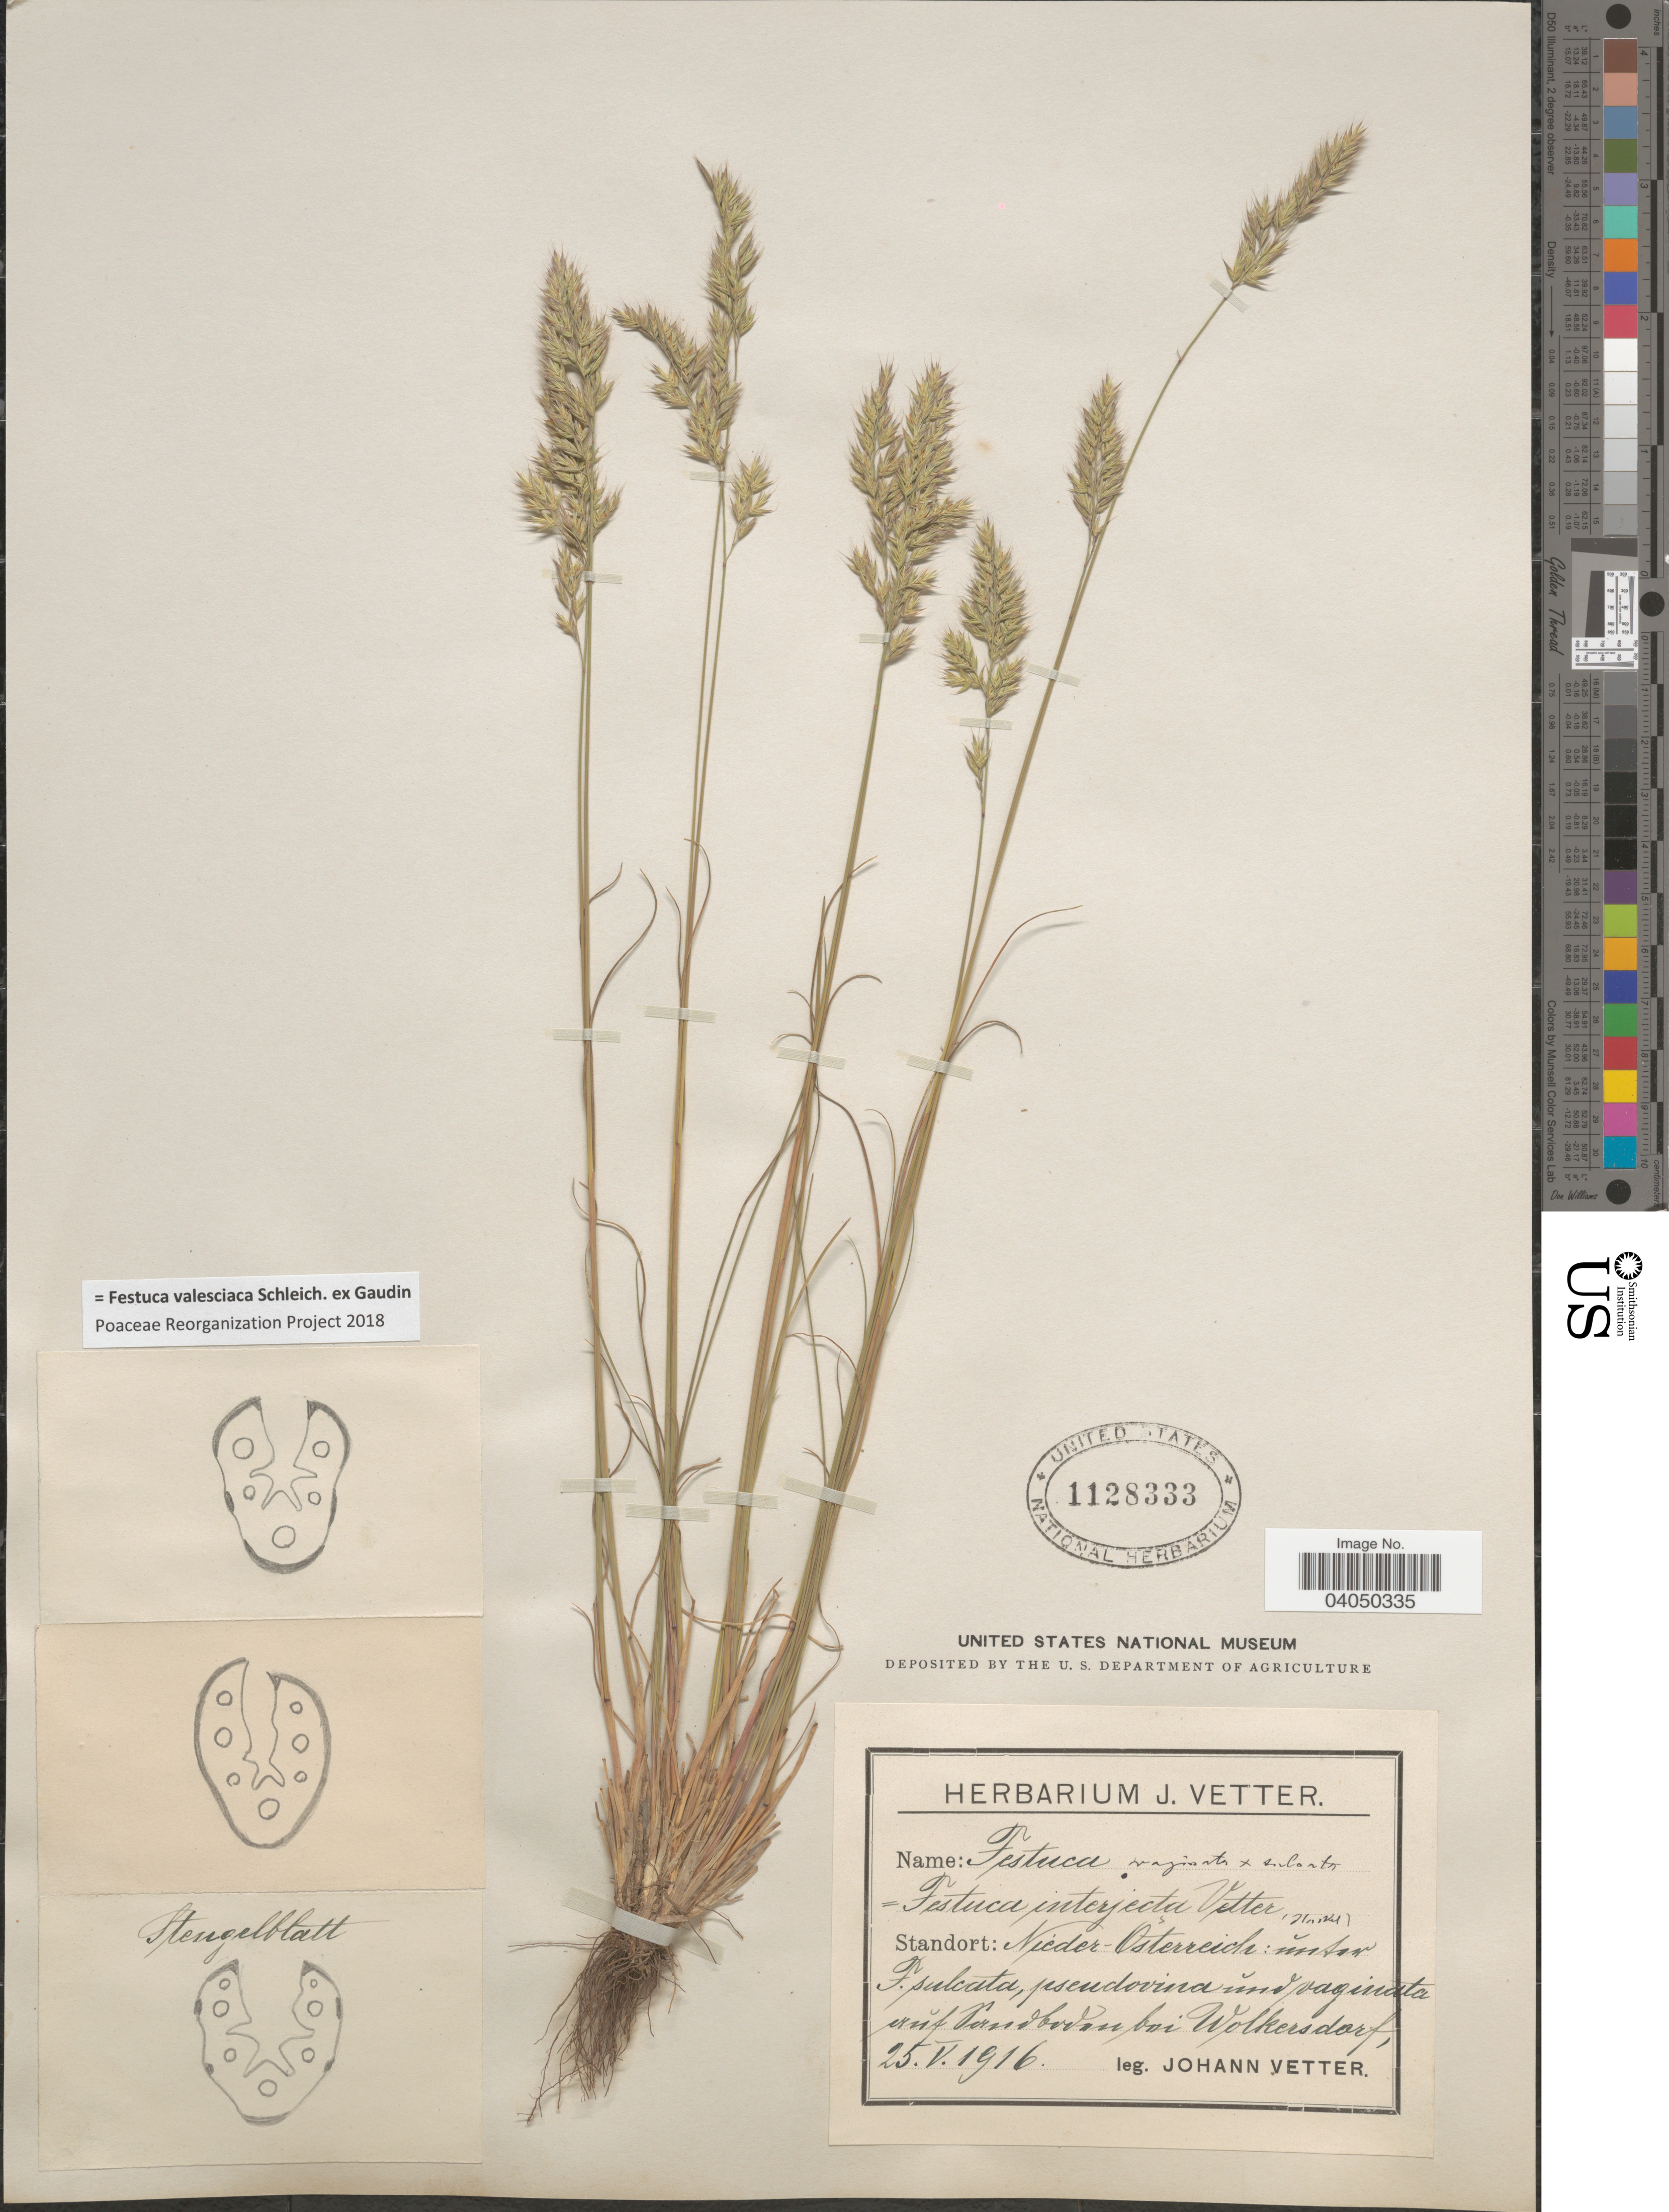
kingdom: Plantae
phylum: Tracheophyta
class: Liliopsida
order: Poales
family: Poaceae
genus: Festuca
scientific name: Festuca valesiaca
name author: Schleich. ex Gaudin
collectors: J. Vetter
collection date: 1916-05-25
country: Austria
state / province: Niederosterreich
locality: Nieder-Osterreich: ŭnter F.sulcata, pseudovina ŭnd vaginata aŭf Perndboden [interpreted] bei Wolkersdorf.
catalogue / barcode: US 1128333